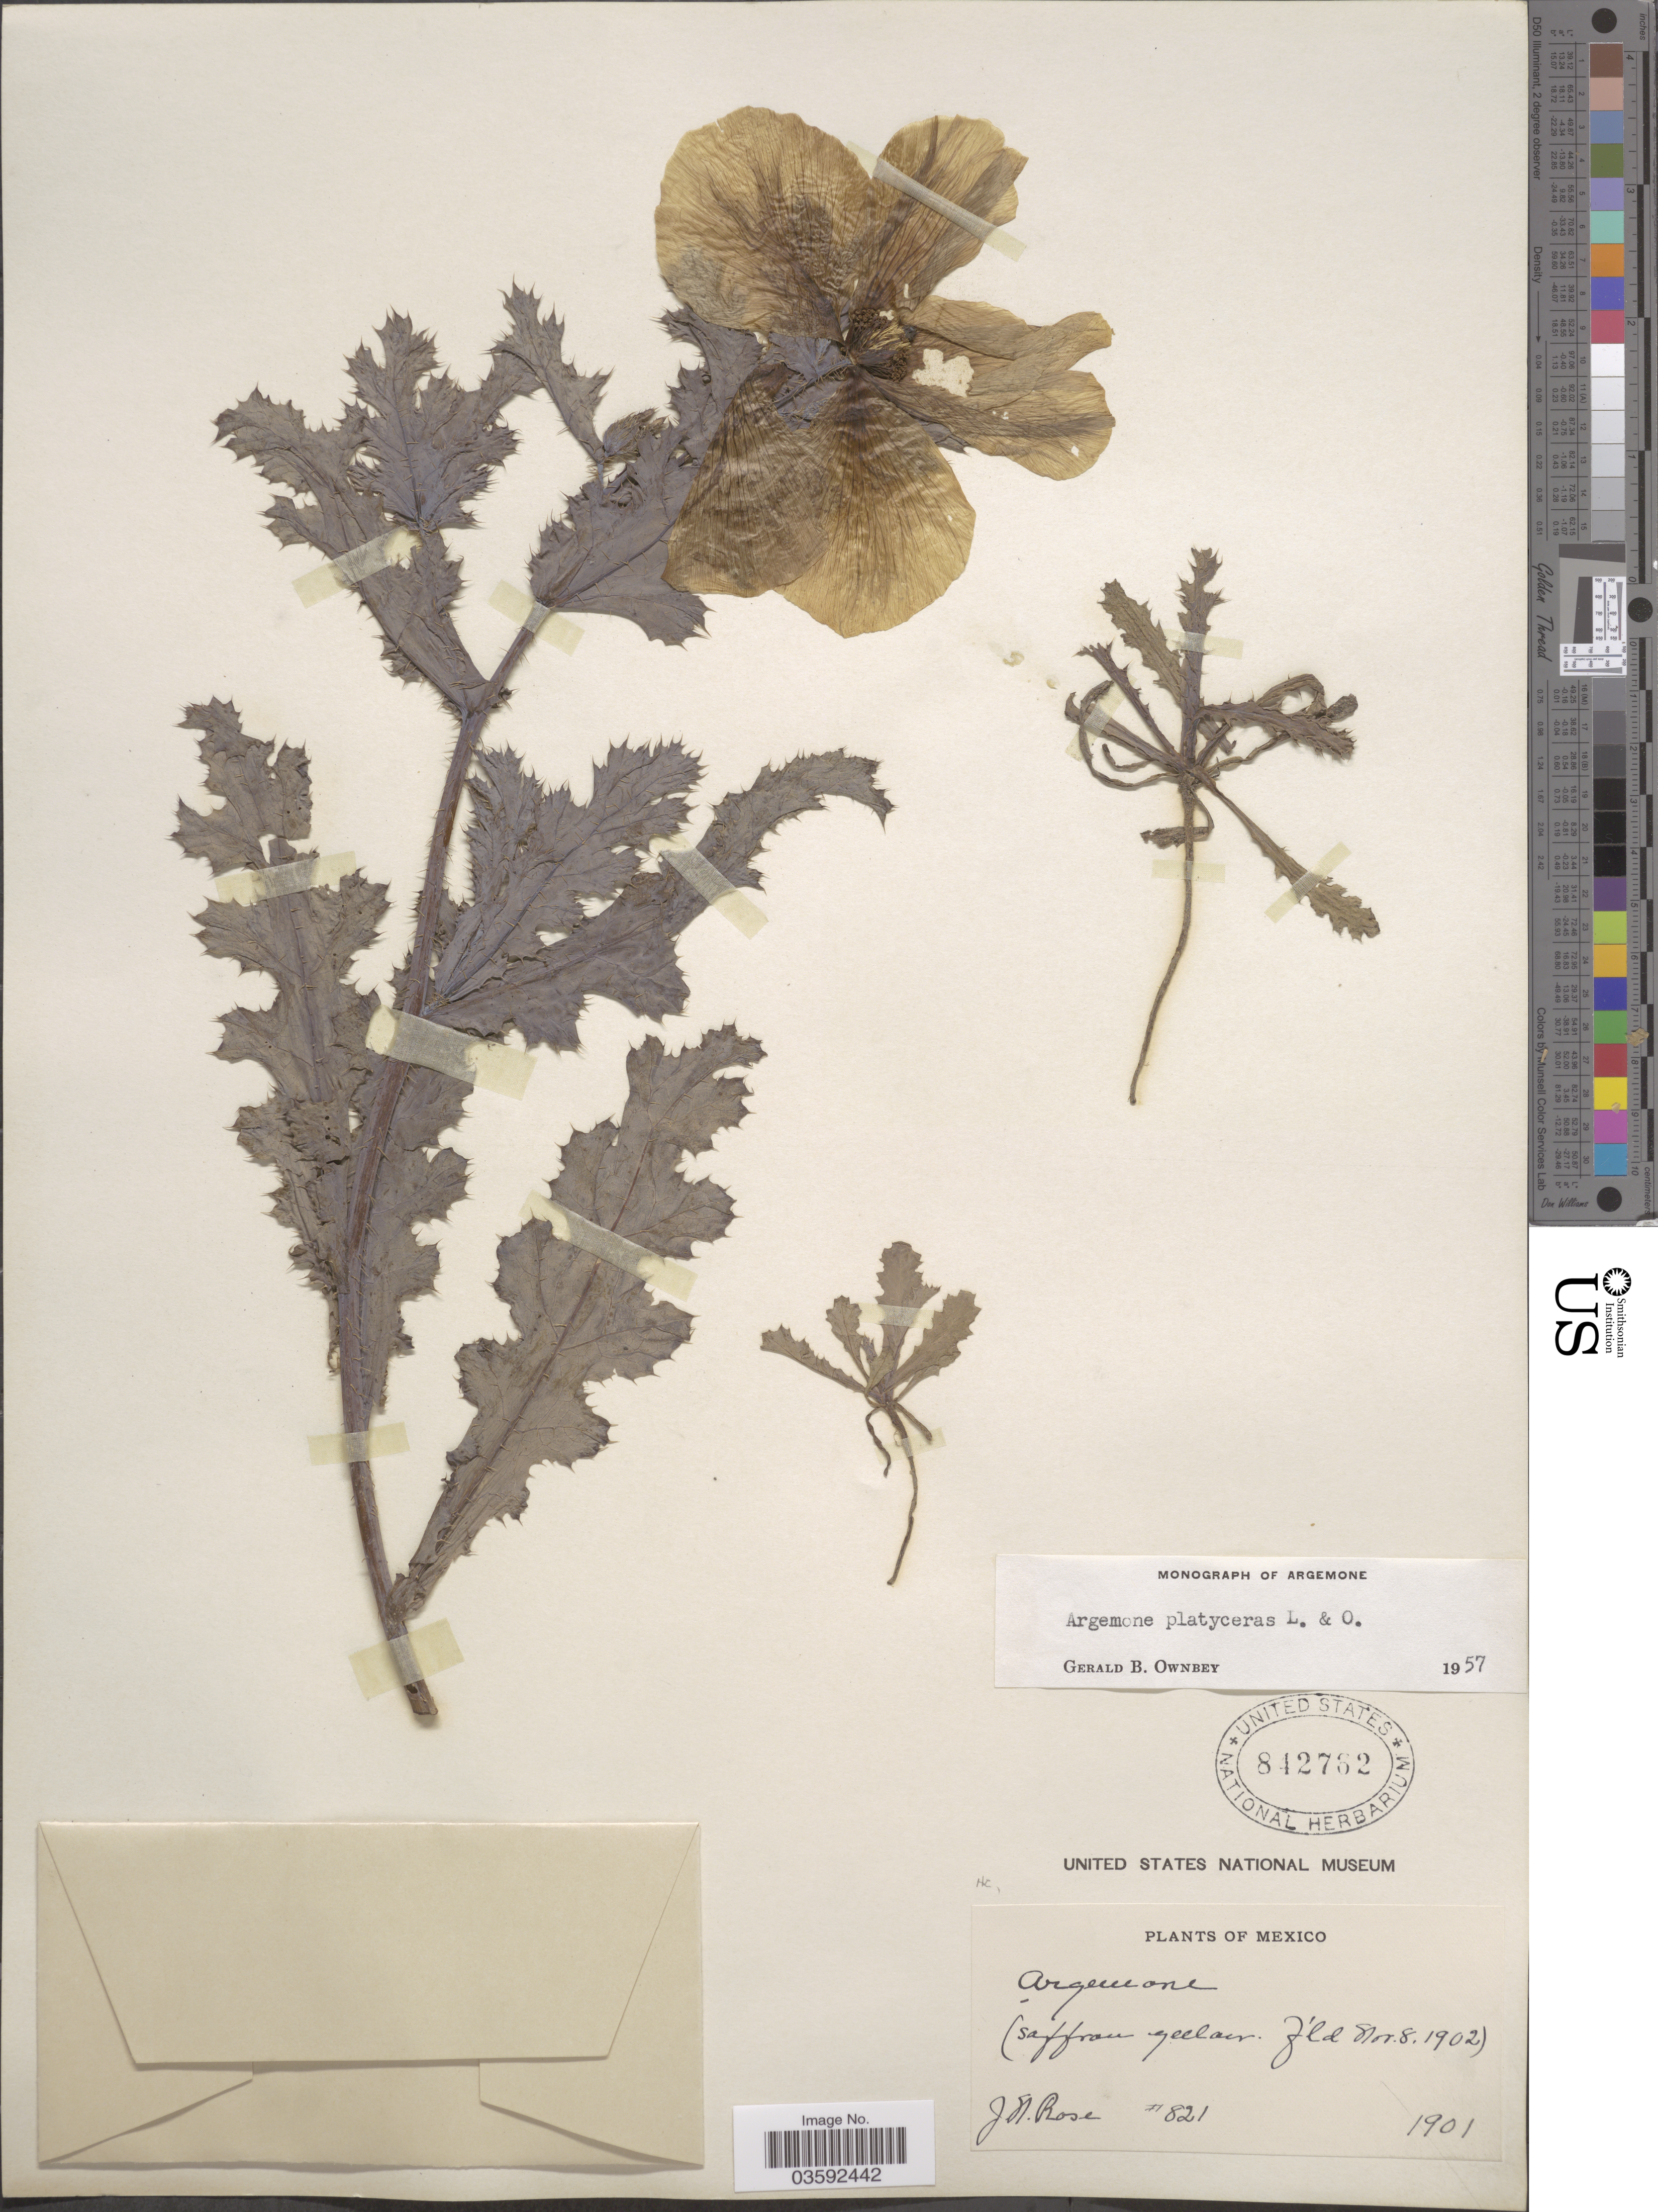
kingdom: Plantae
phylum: Tracheophyta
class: Magnoliopsida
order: Ranunculales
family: Papaveraceae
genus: Argemone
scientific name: Argemone platyceras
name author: Link & Otto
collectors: J. N. Rose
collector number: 821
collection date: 1901/1902-11-08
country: Mexico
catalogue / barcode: US 842762